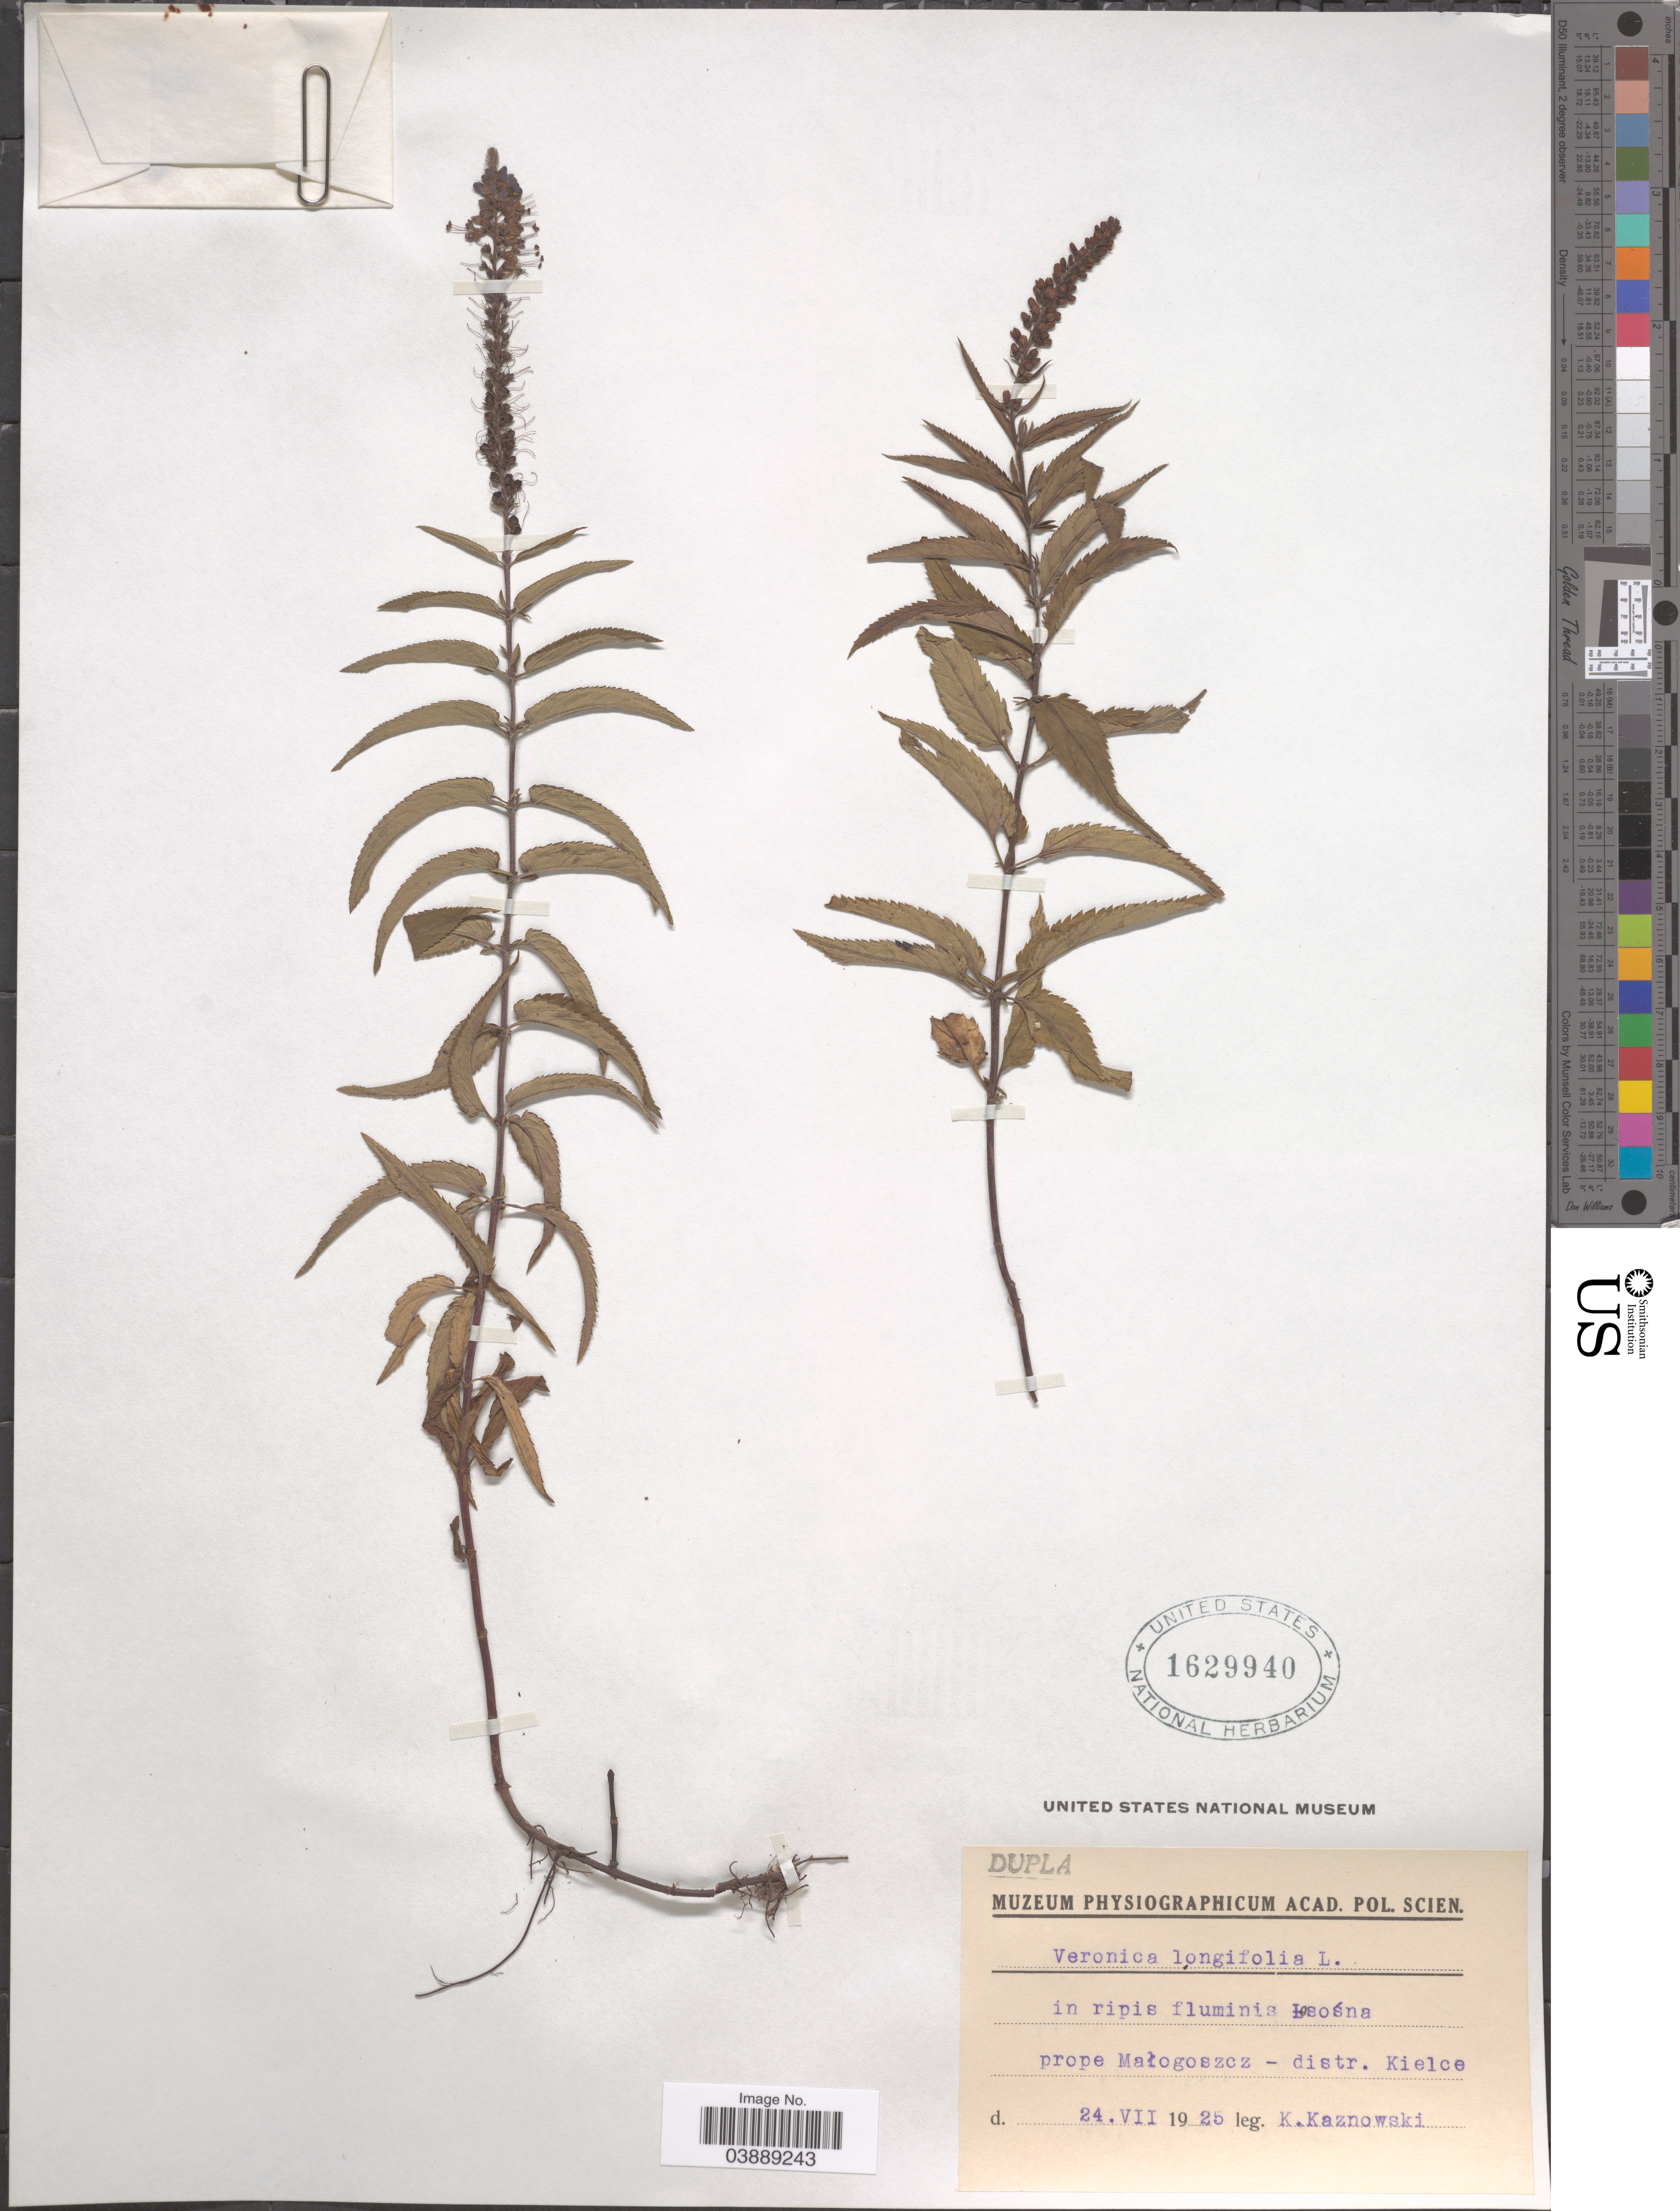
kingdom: Plantae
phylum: Tracheophyta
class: Magnoliopsida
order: Lamiales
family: Plantaginaceae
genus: Veronica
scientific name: Veronica longifolia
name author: L.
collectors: K. Kaznowski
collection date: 1925-07-24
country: Poland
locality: In ripis fluminis Lososna prope Malogoszcz - distr. Kielce.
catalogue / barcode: US 1629940